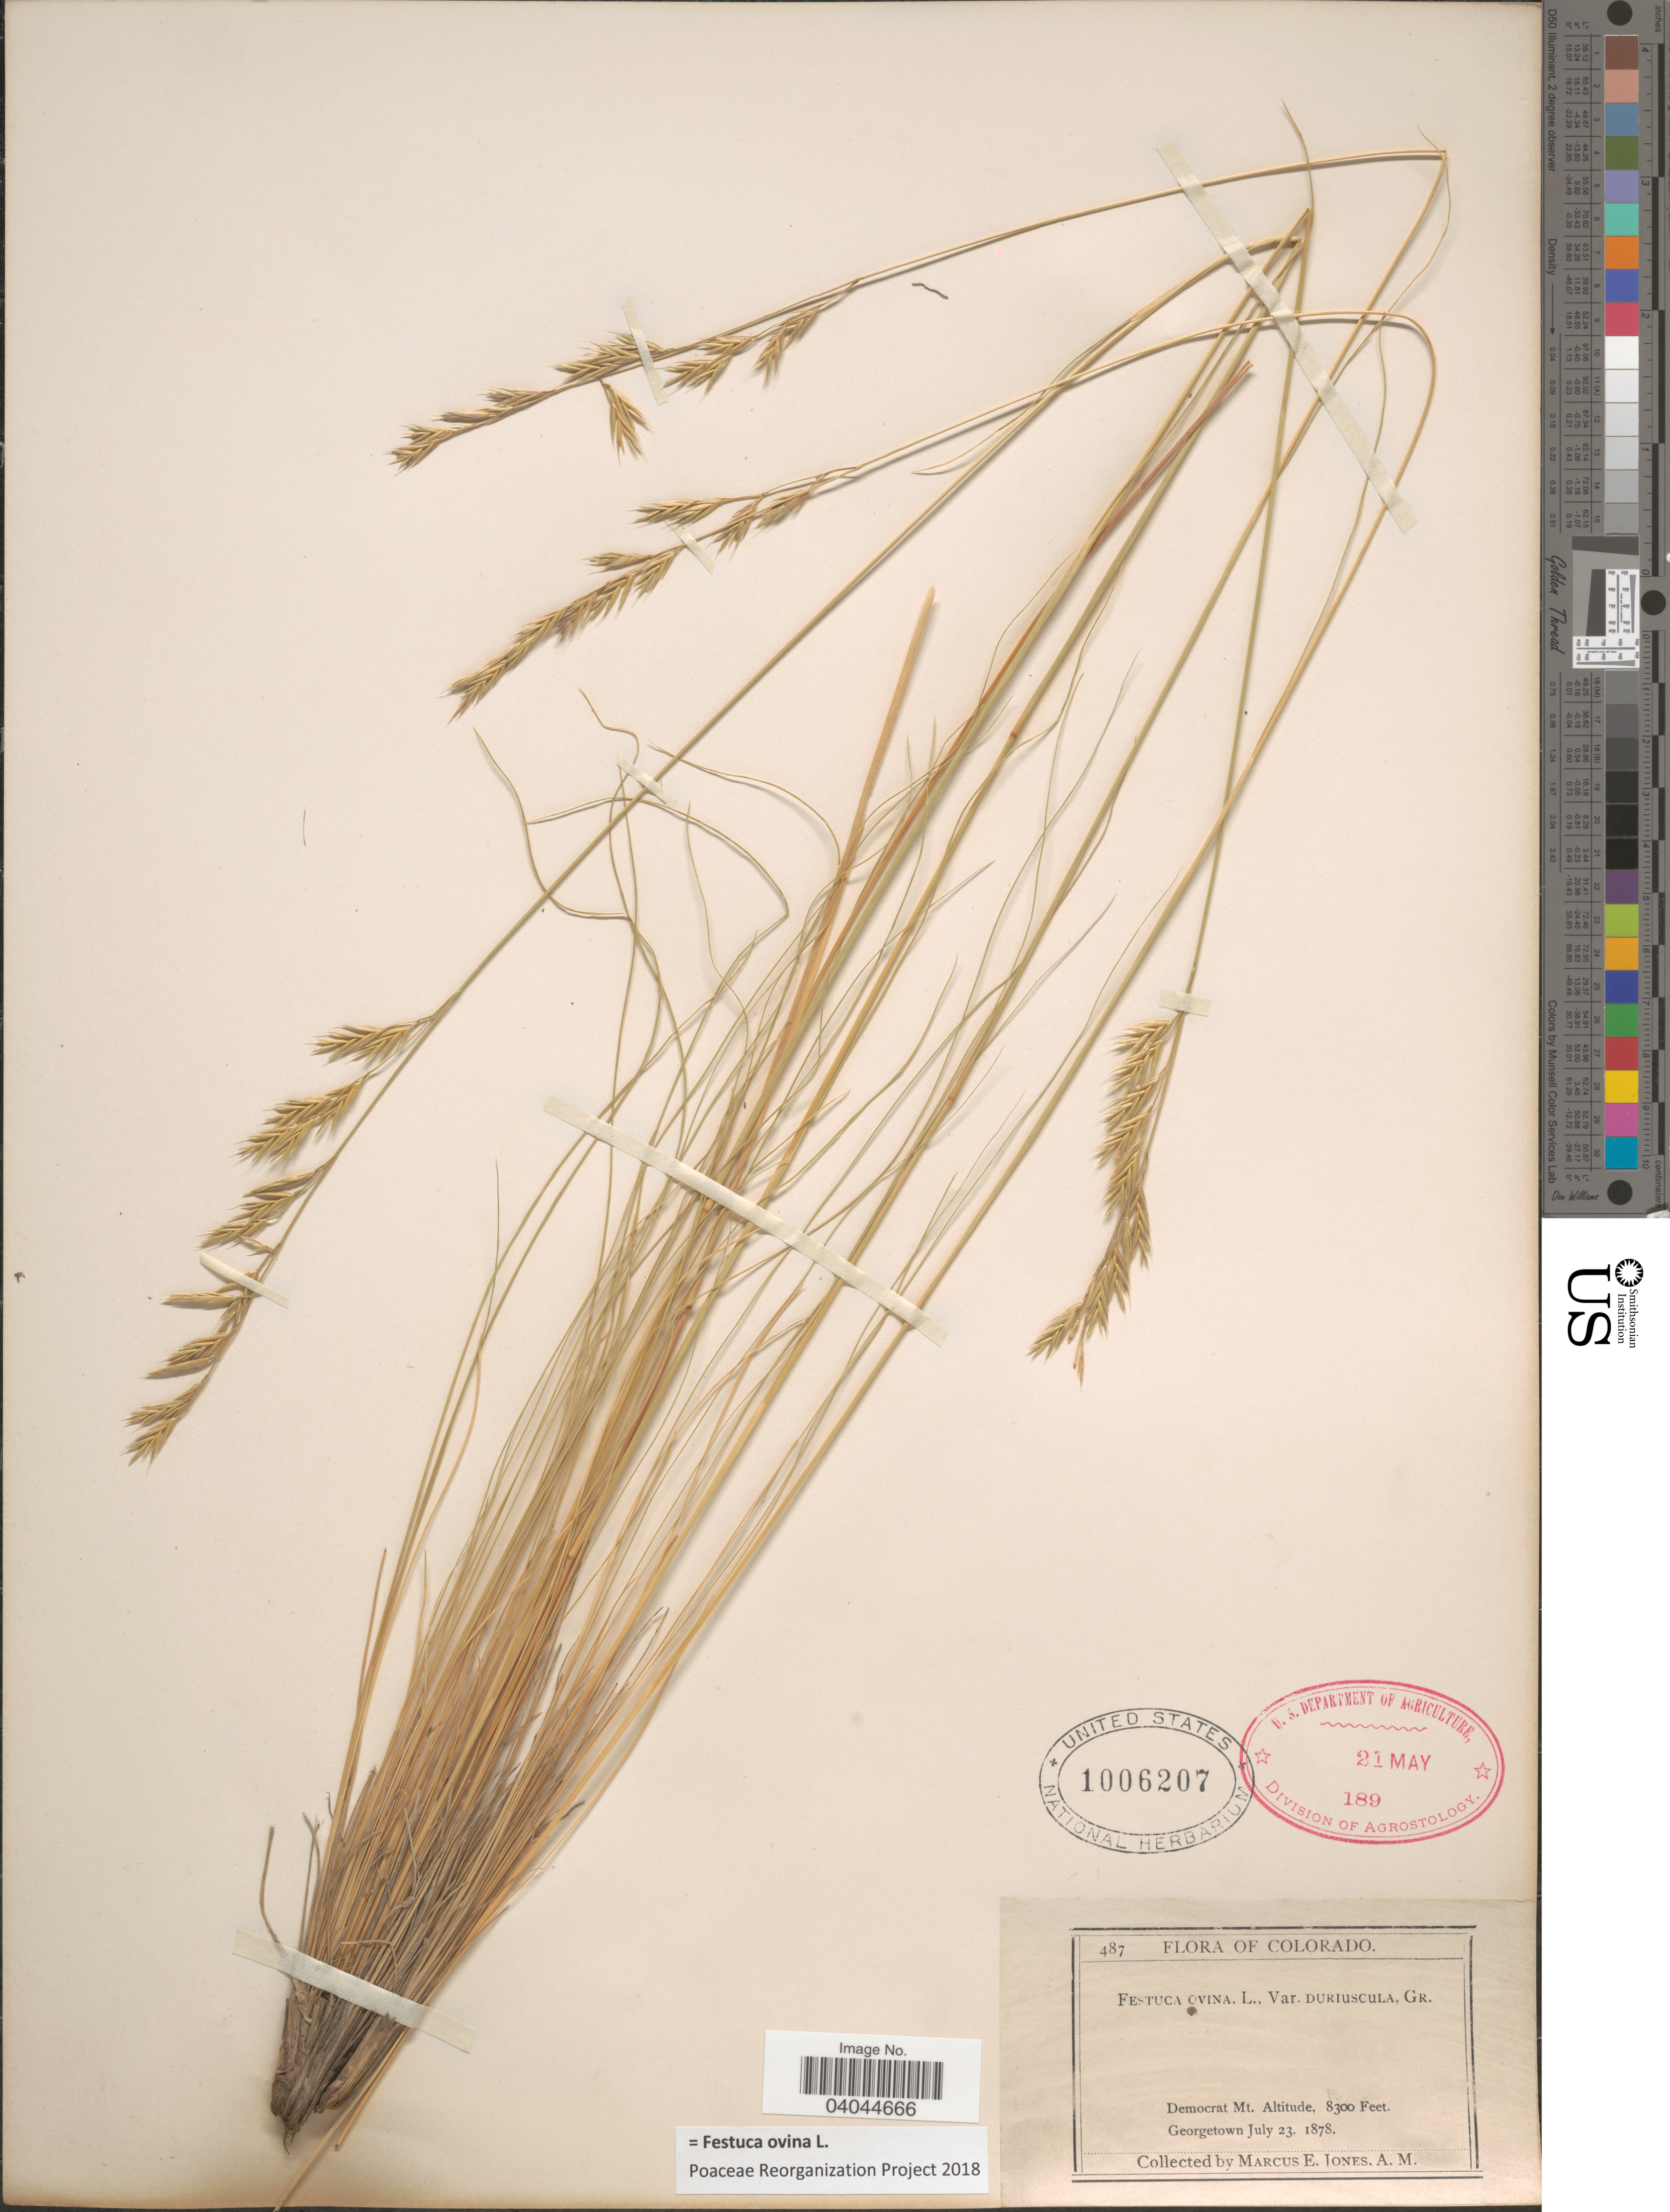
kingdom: Plantae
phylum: Tracheophyta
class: Liliopsida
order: Poales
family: Poaceae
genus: Festuca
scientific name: Festuca ovina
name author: L.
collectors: M. E. Jones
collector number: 487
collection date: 1878-07-23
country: United States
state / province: Colorado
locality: Democrat Mt. Georgetown.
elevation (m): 2530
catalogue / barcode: US 1006207